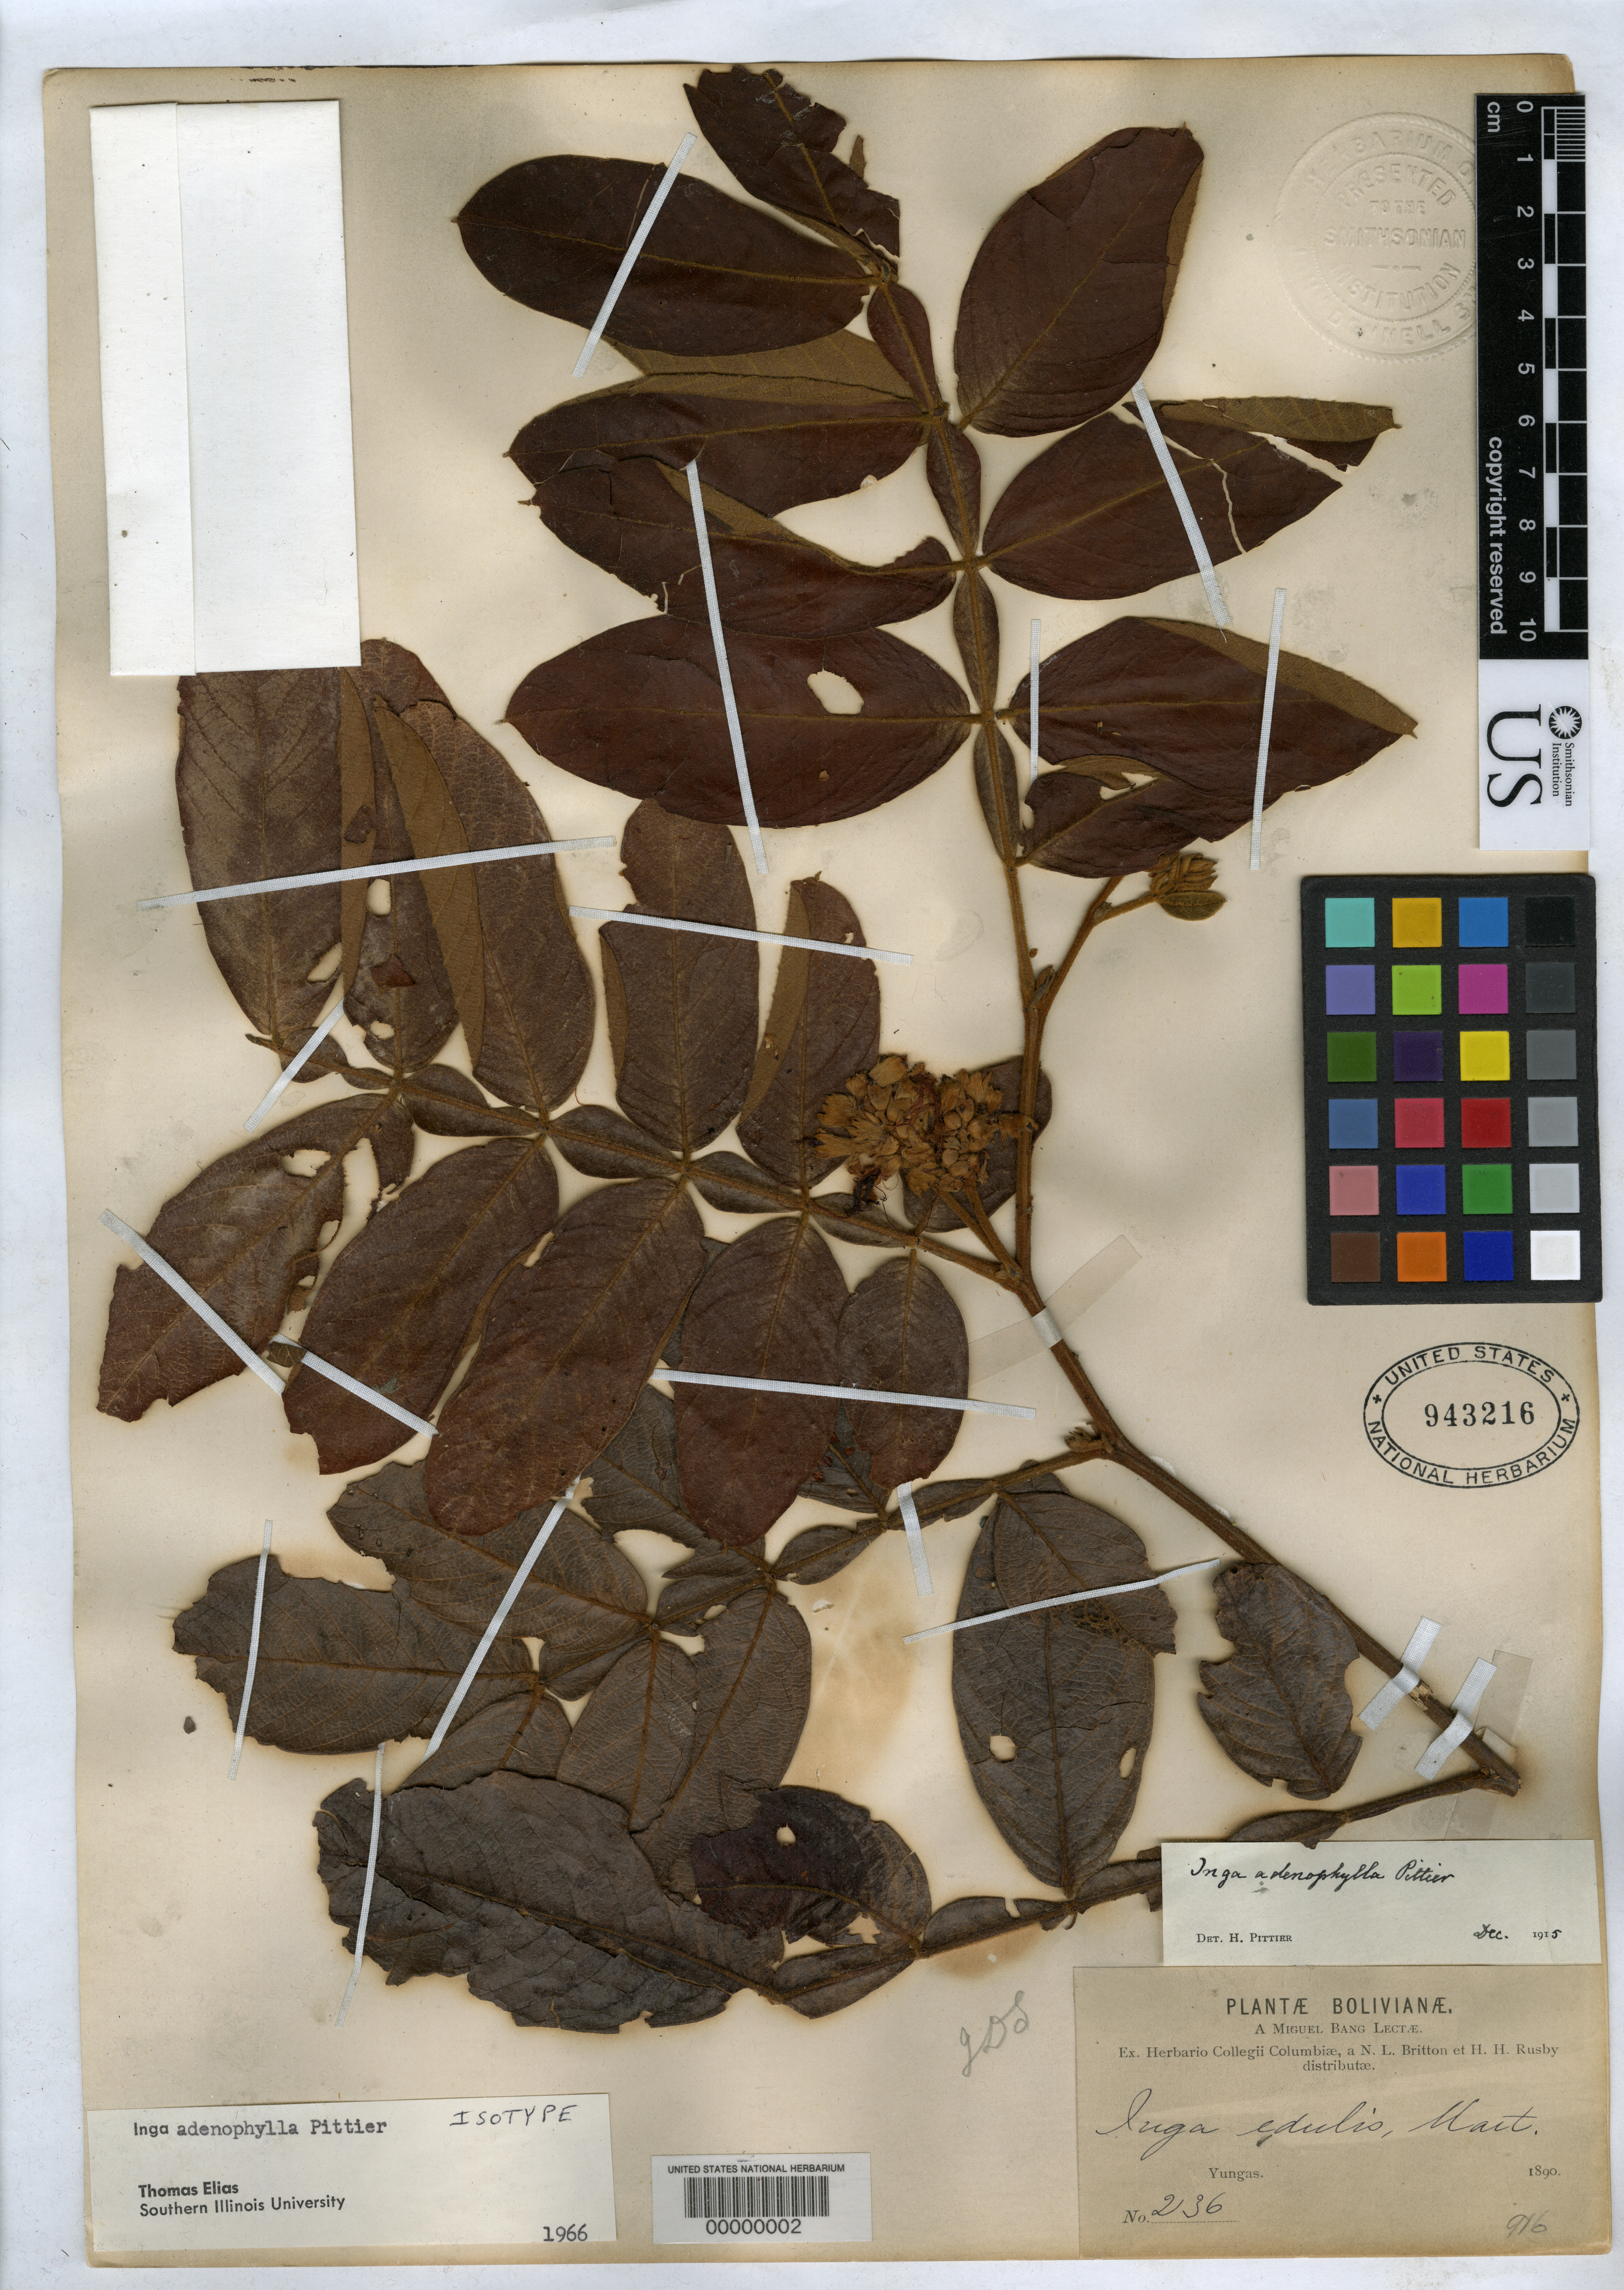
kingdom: Plantae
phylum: Tracheophyta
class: Magnoliopsida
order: Fabales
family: Fabaceae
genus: Inga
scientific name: Inga adenophylla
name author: Pittier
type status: Isotype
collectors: M. Bang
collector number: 236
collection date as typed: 1890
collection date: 1890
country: Bolivia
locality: Yungas.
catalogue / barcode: US 943216